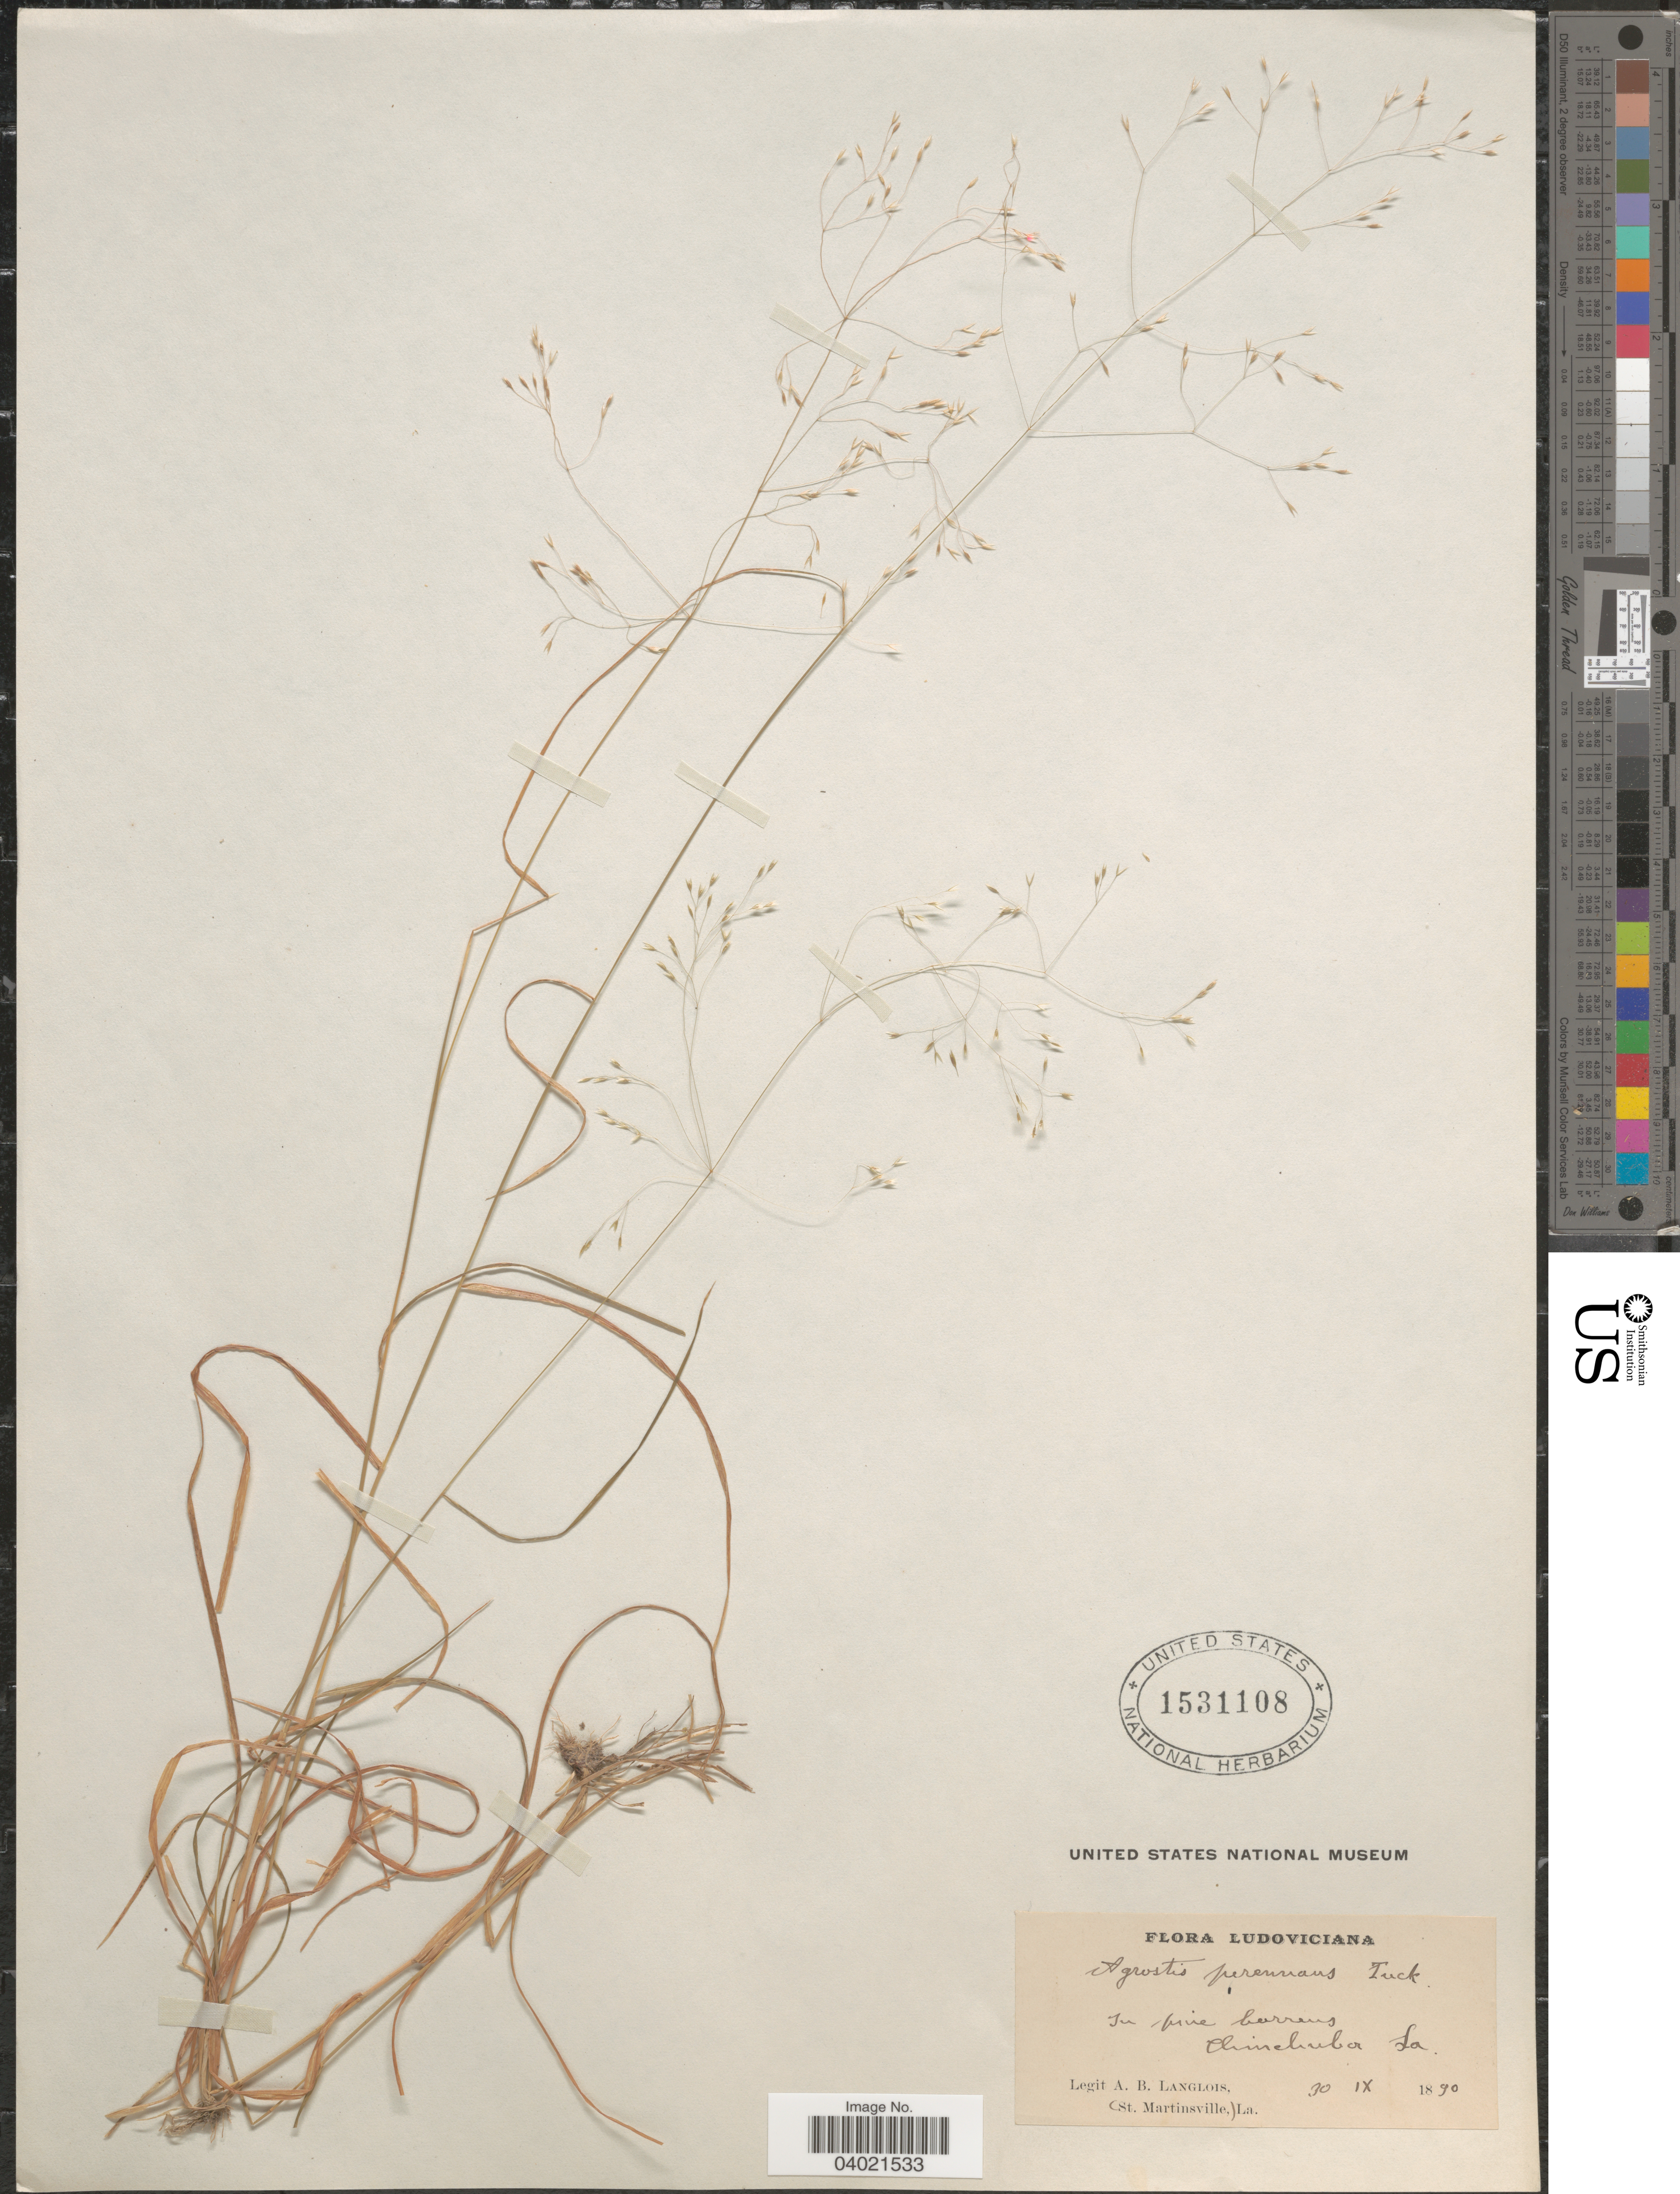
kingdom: Plantae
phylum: Tracheophyta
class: Liliopsida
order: Poales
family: Poaceae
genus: Agrostis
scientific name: Agrostis perennans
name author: (Walter) Tuck.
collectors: A. Langlois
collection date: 1890-09-30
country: United States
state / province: Louisiana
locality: Ludoviciana. In pine barrens. Chinchuba.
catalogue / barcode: US 1531108